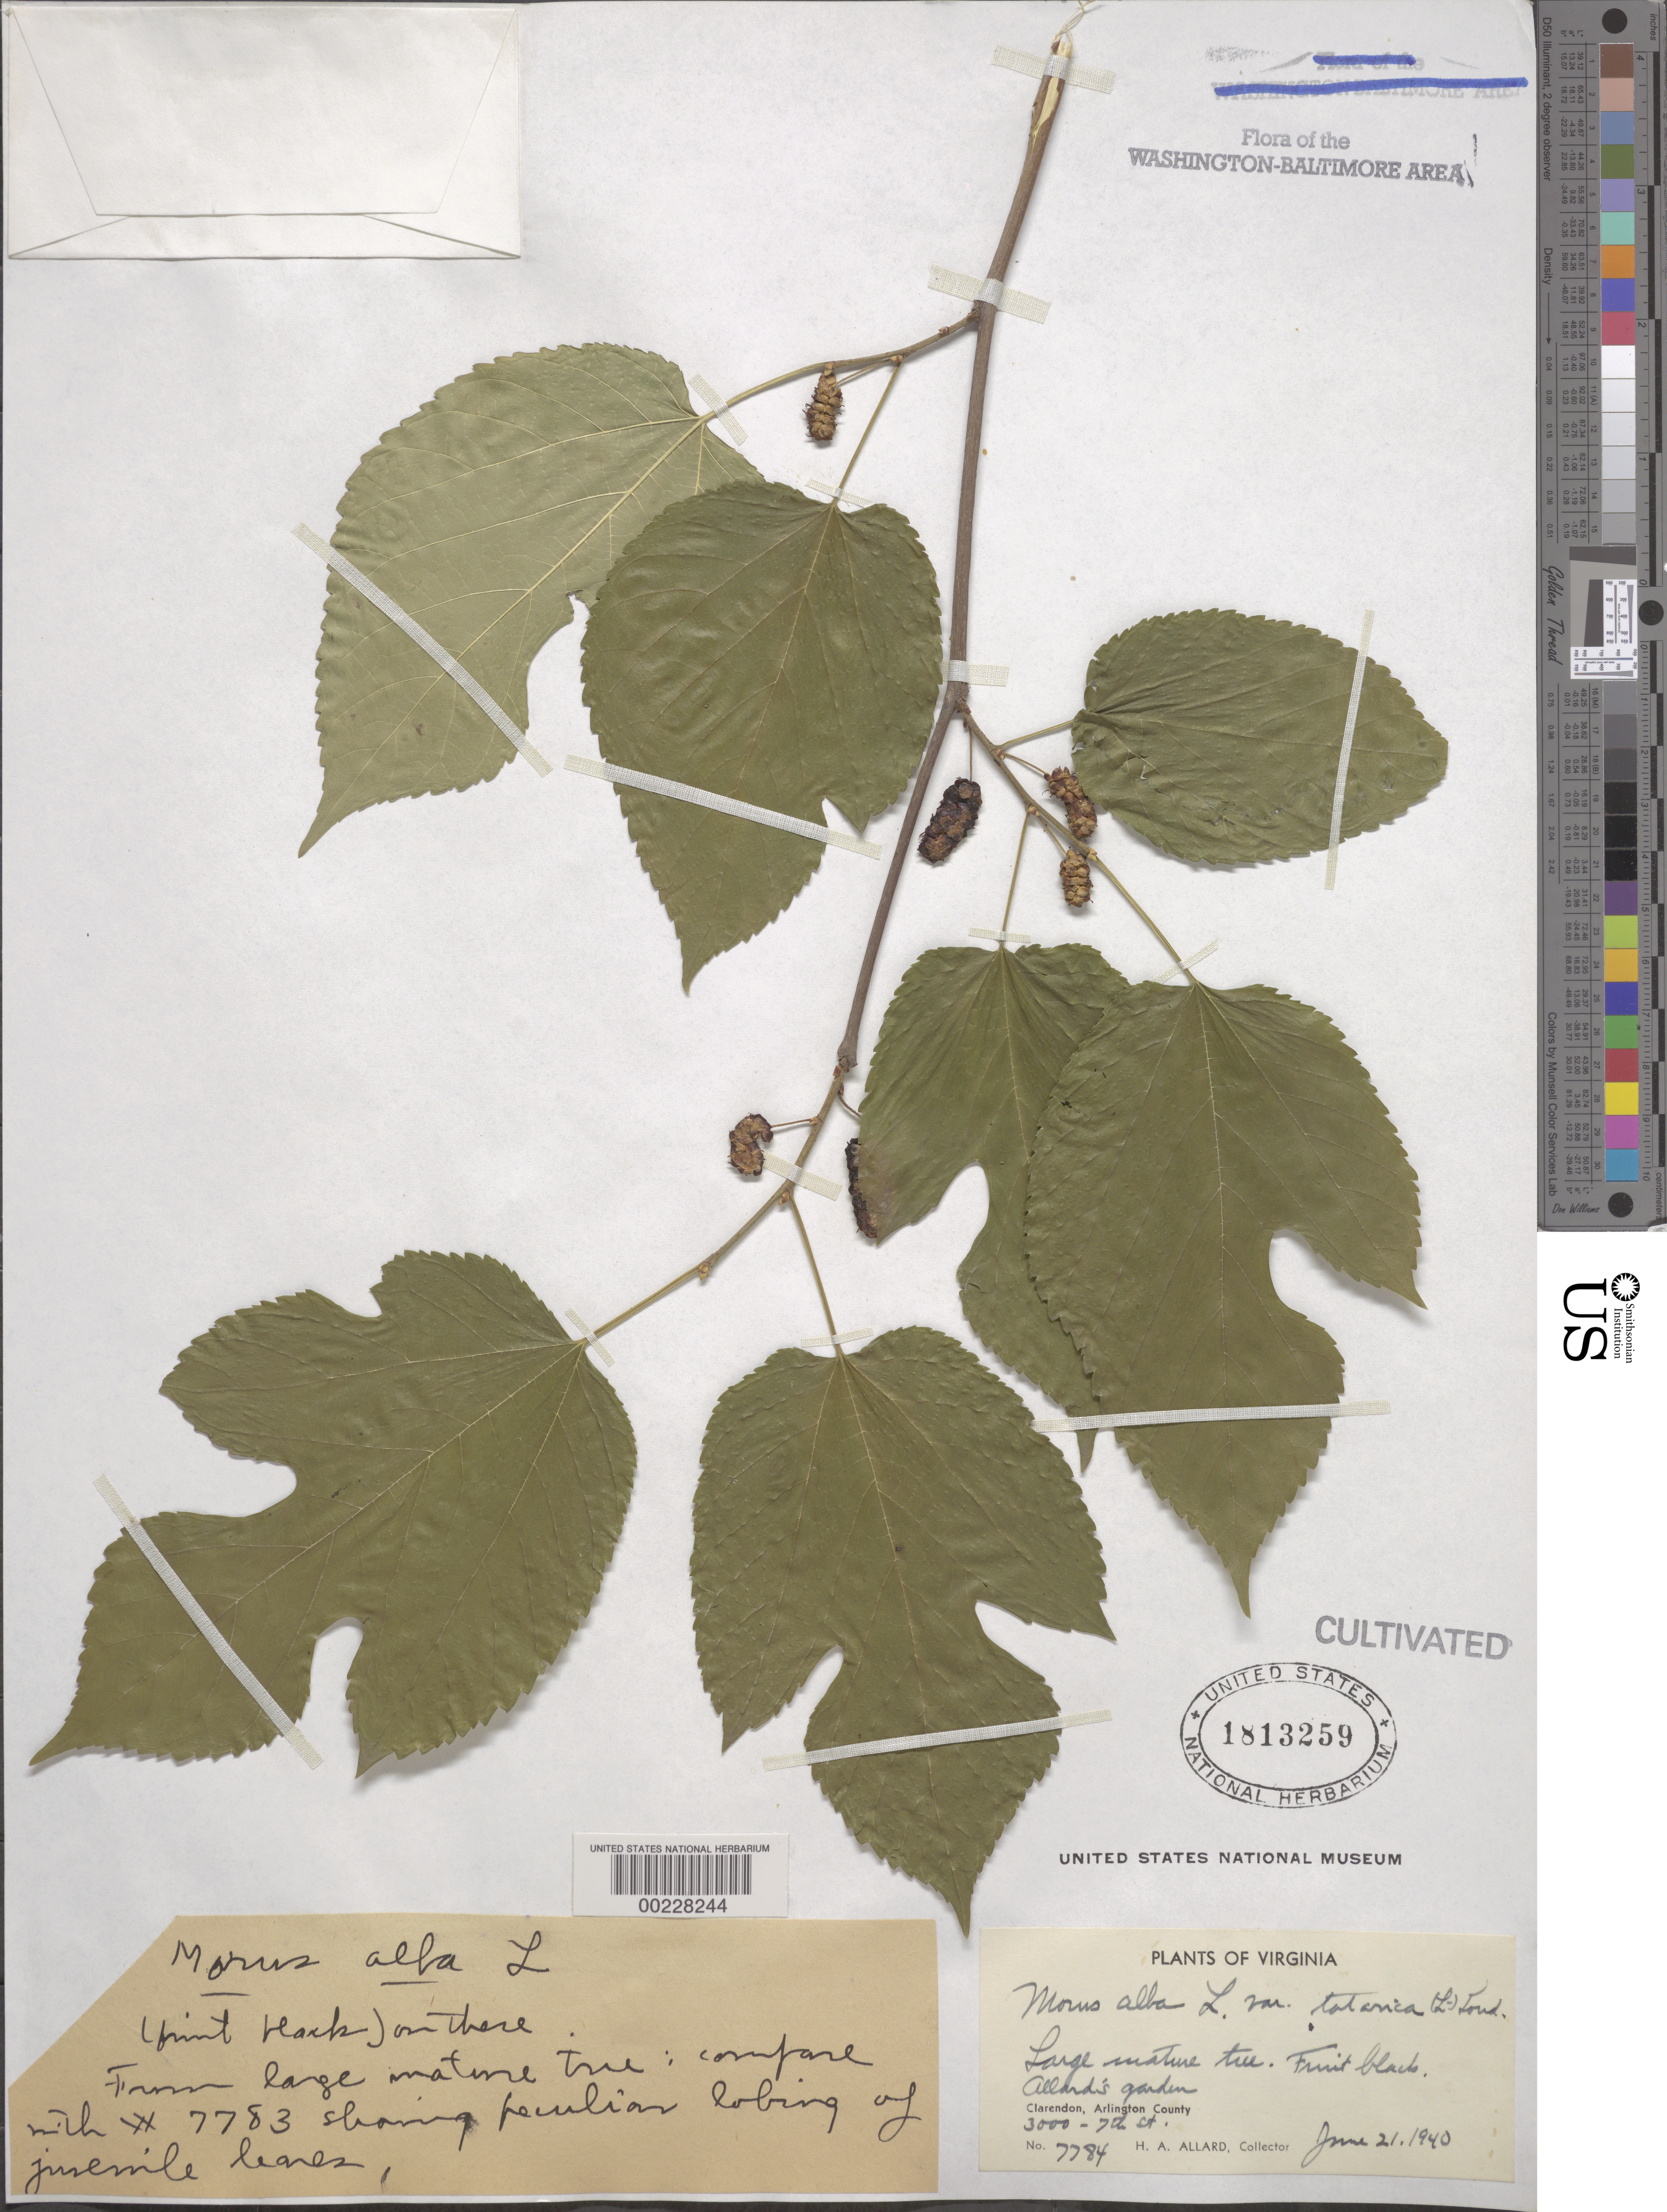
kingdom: Plantae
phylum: Tracheophyta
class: Magnoliopsida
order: Rosales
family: Moraceae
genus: Morus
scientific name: Morus alba var. tatarica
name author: (L.) Loudon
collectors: H. A. Allard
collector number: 7784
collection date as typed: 21 Jun 1940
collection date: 1940-06-21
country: United States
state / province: Virginia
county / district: Arlington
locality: Clarendon, Allard's Yard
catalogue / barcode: US 1813259